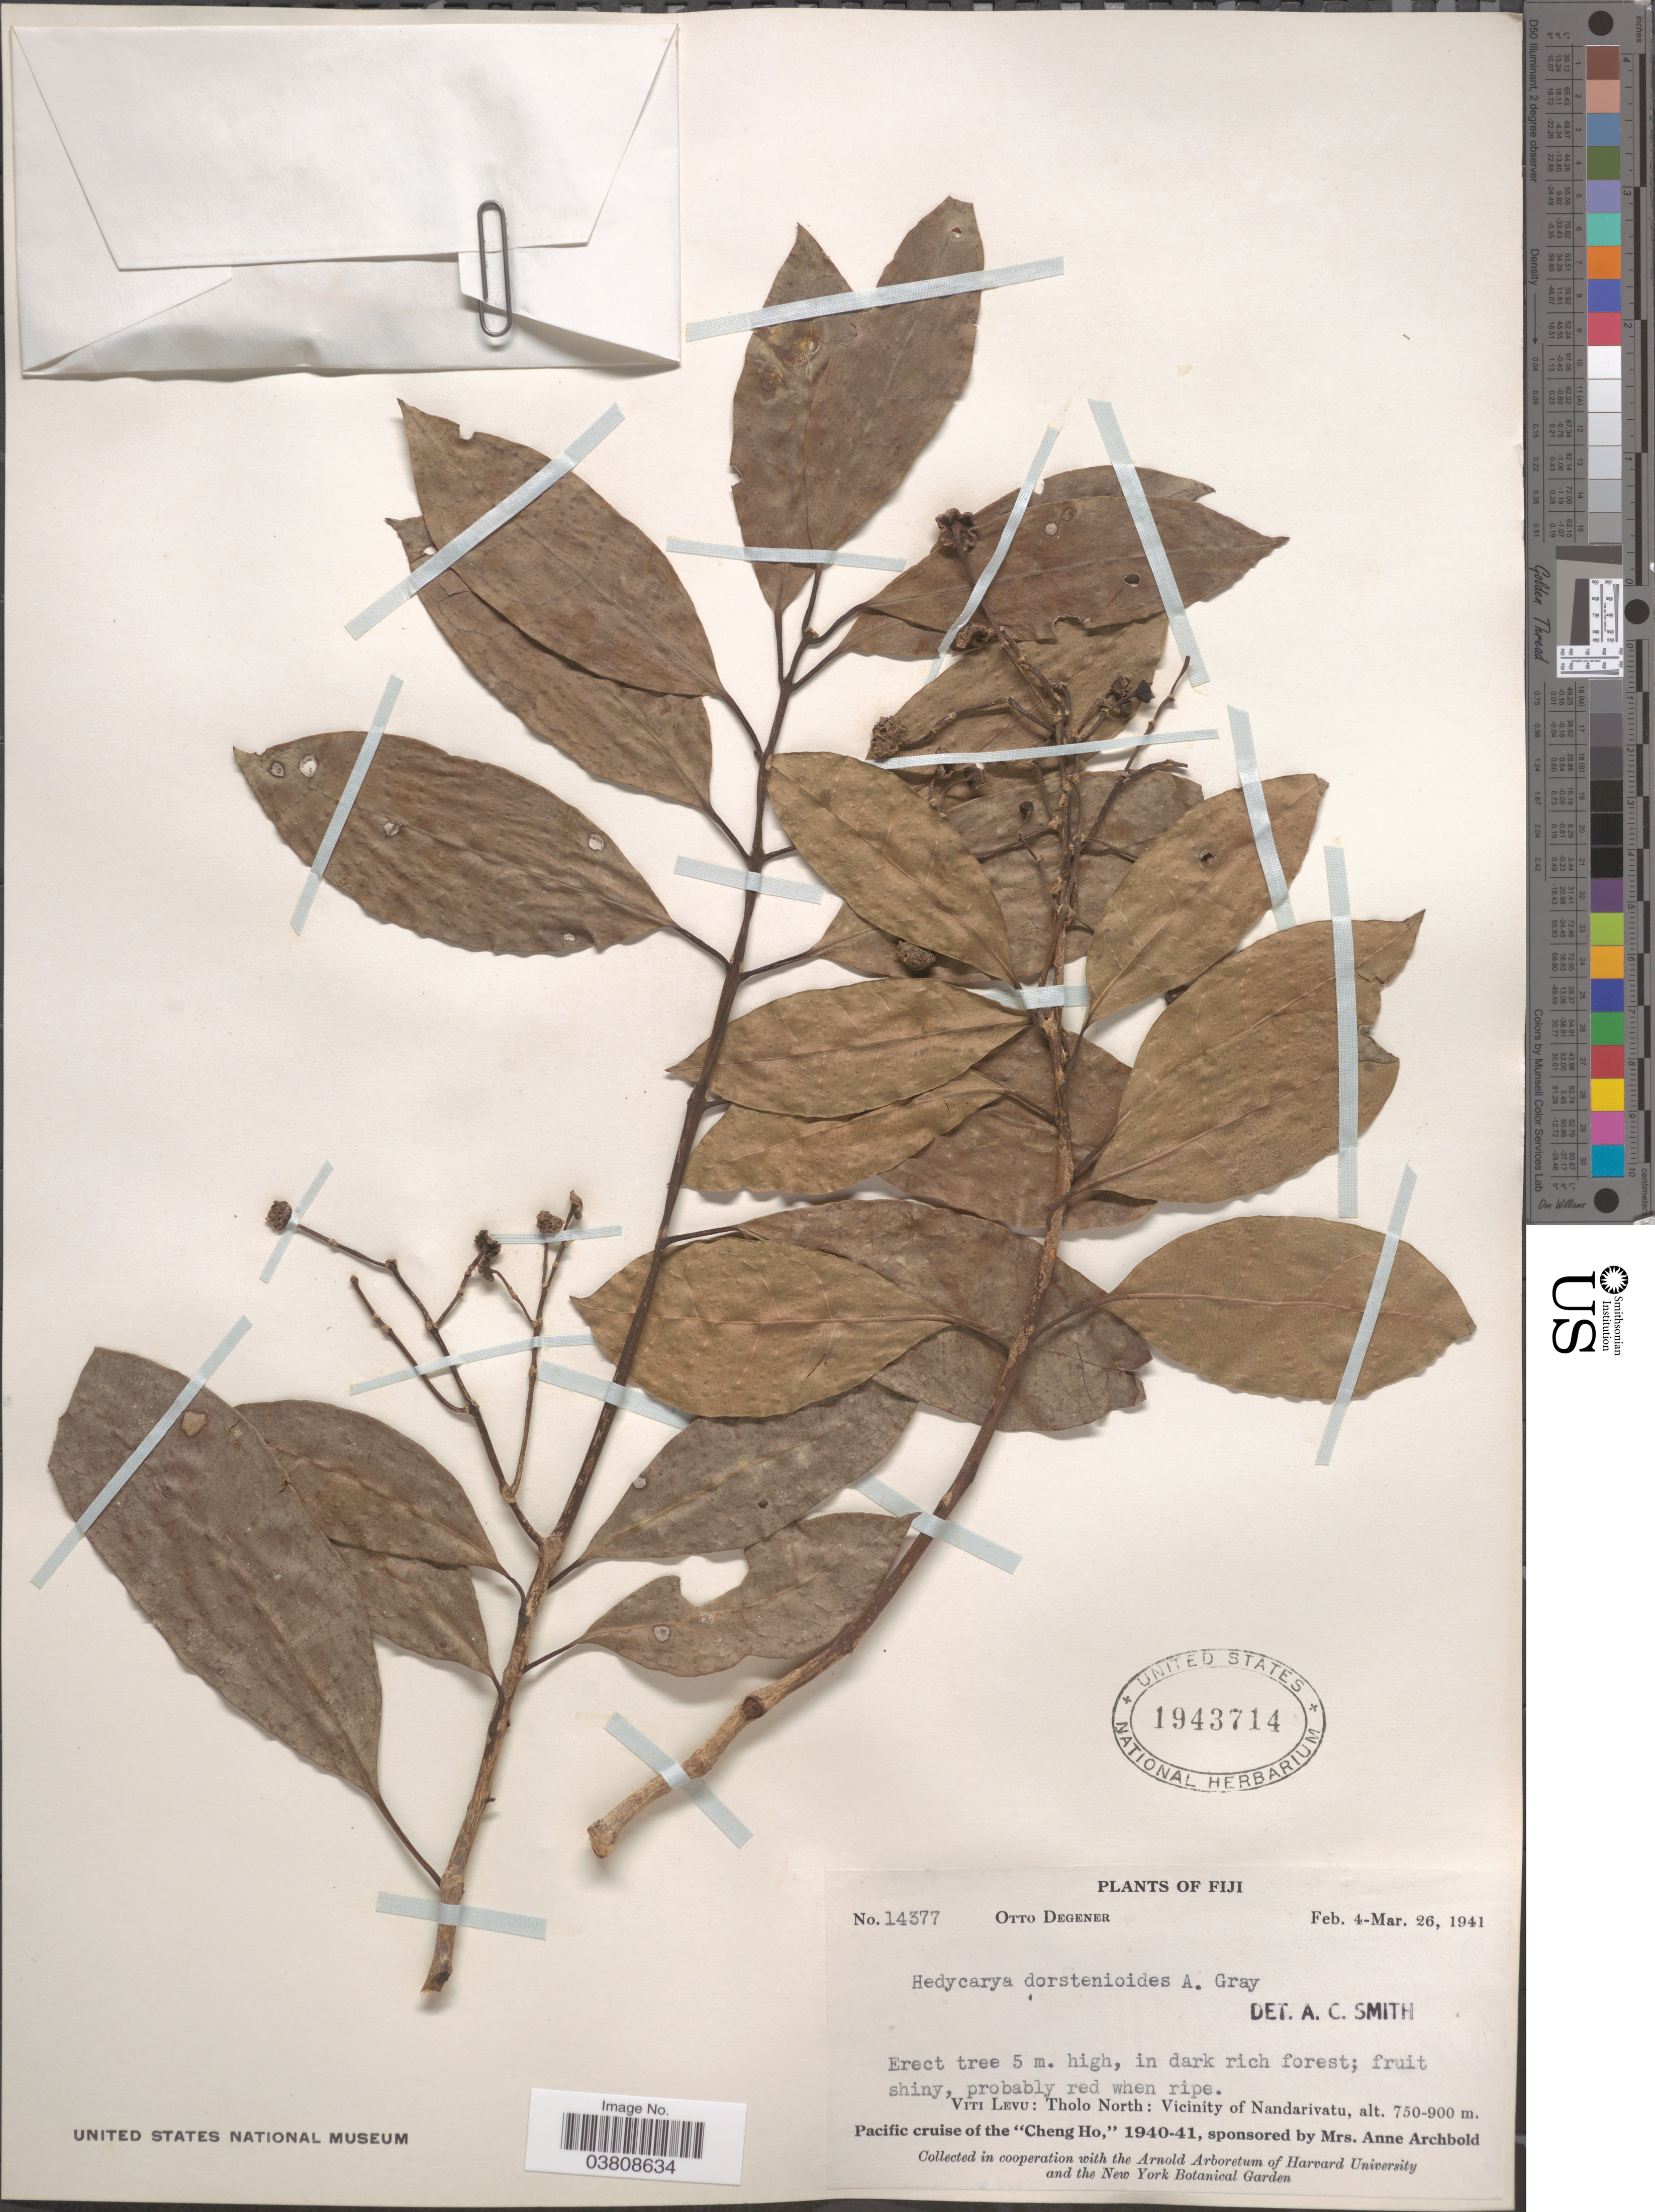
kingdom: Plantae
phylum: Tracheophyta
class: Magnoliopsida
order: Laurales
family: Monimiaceae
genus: Hedycarya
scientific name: Hedycarya dorstenioides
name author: A. Gray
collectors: O. Degener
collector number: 14377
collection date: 1941-02-04/1941-03-26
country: Fiji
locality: Viti Levu: Tholo North: Vicinity of Nandarivatu.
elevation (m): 750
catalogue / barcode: US 1943714